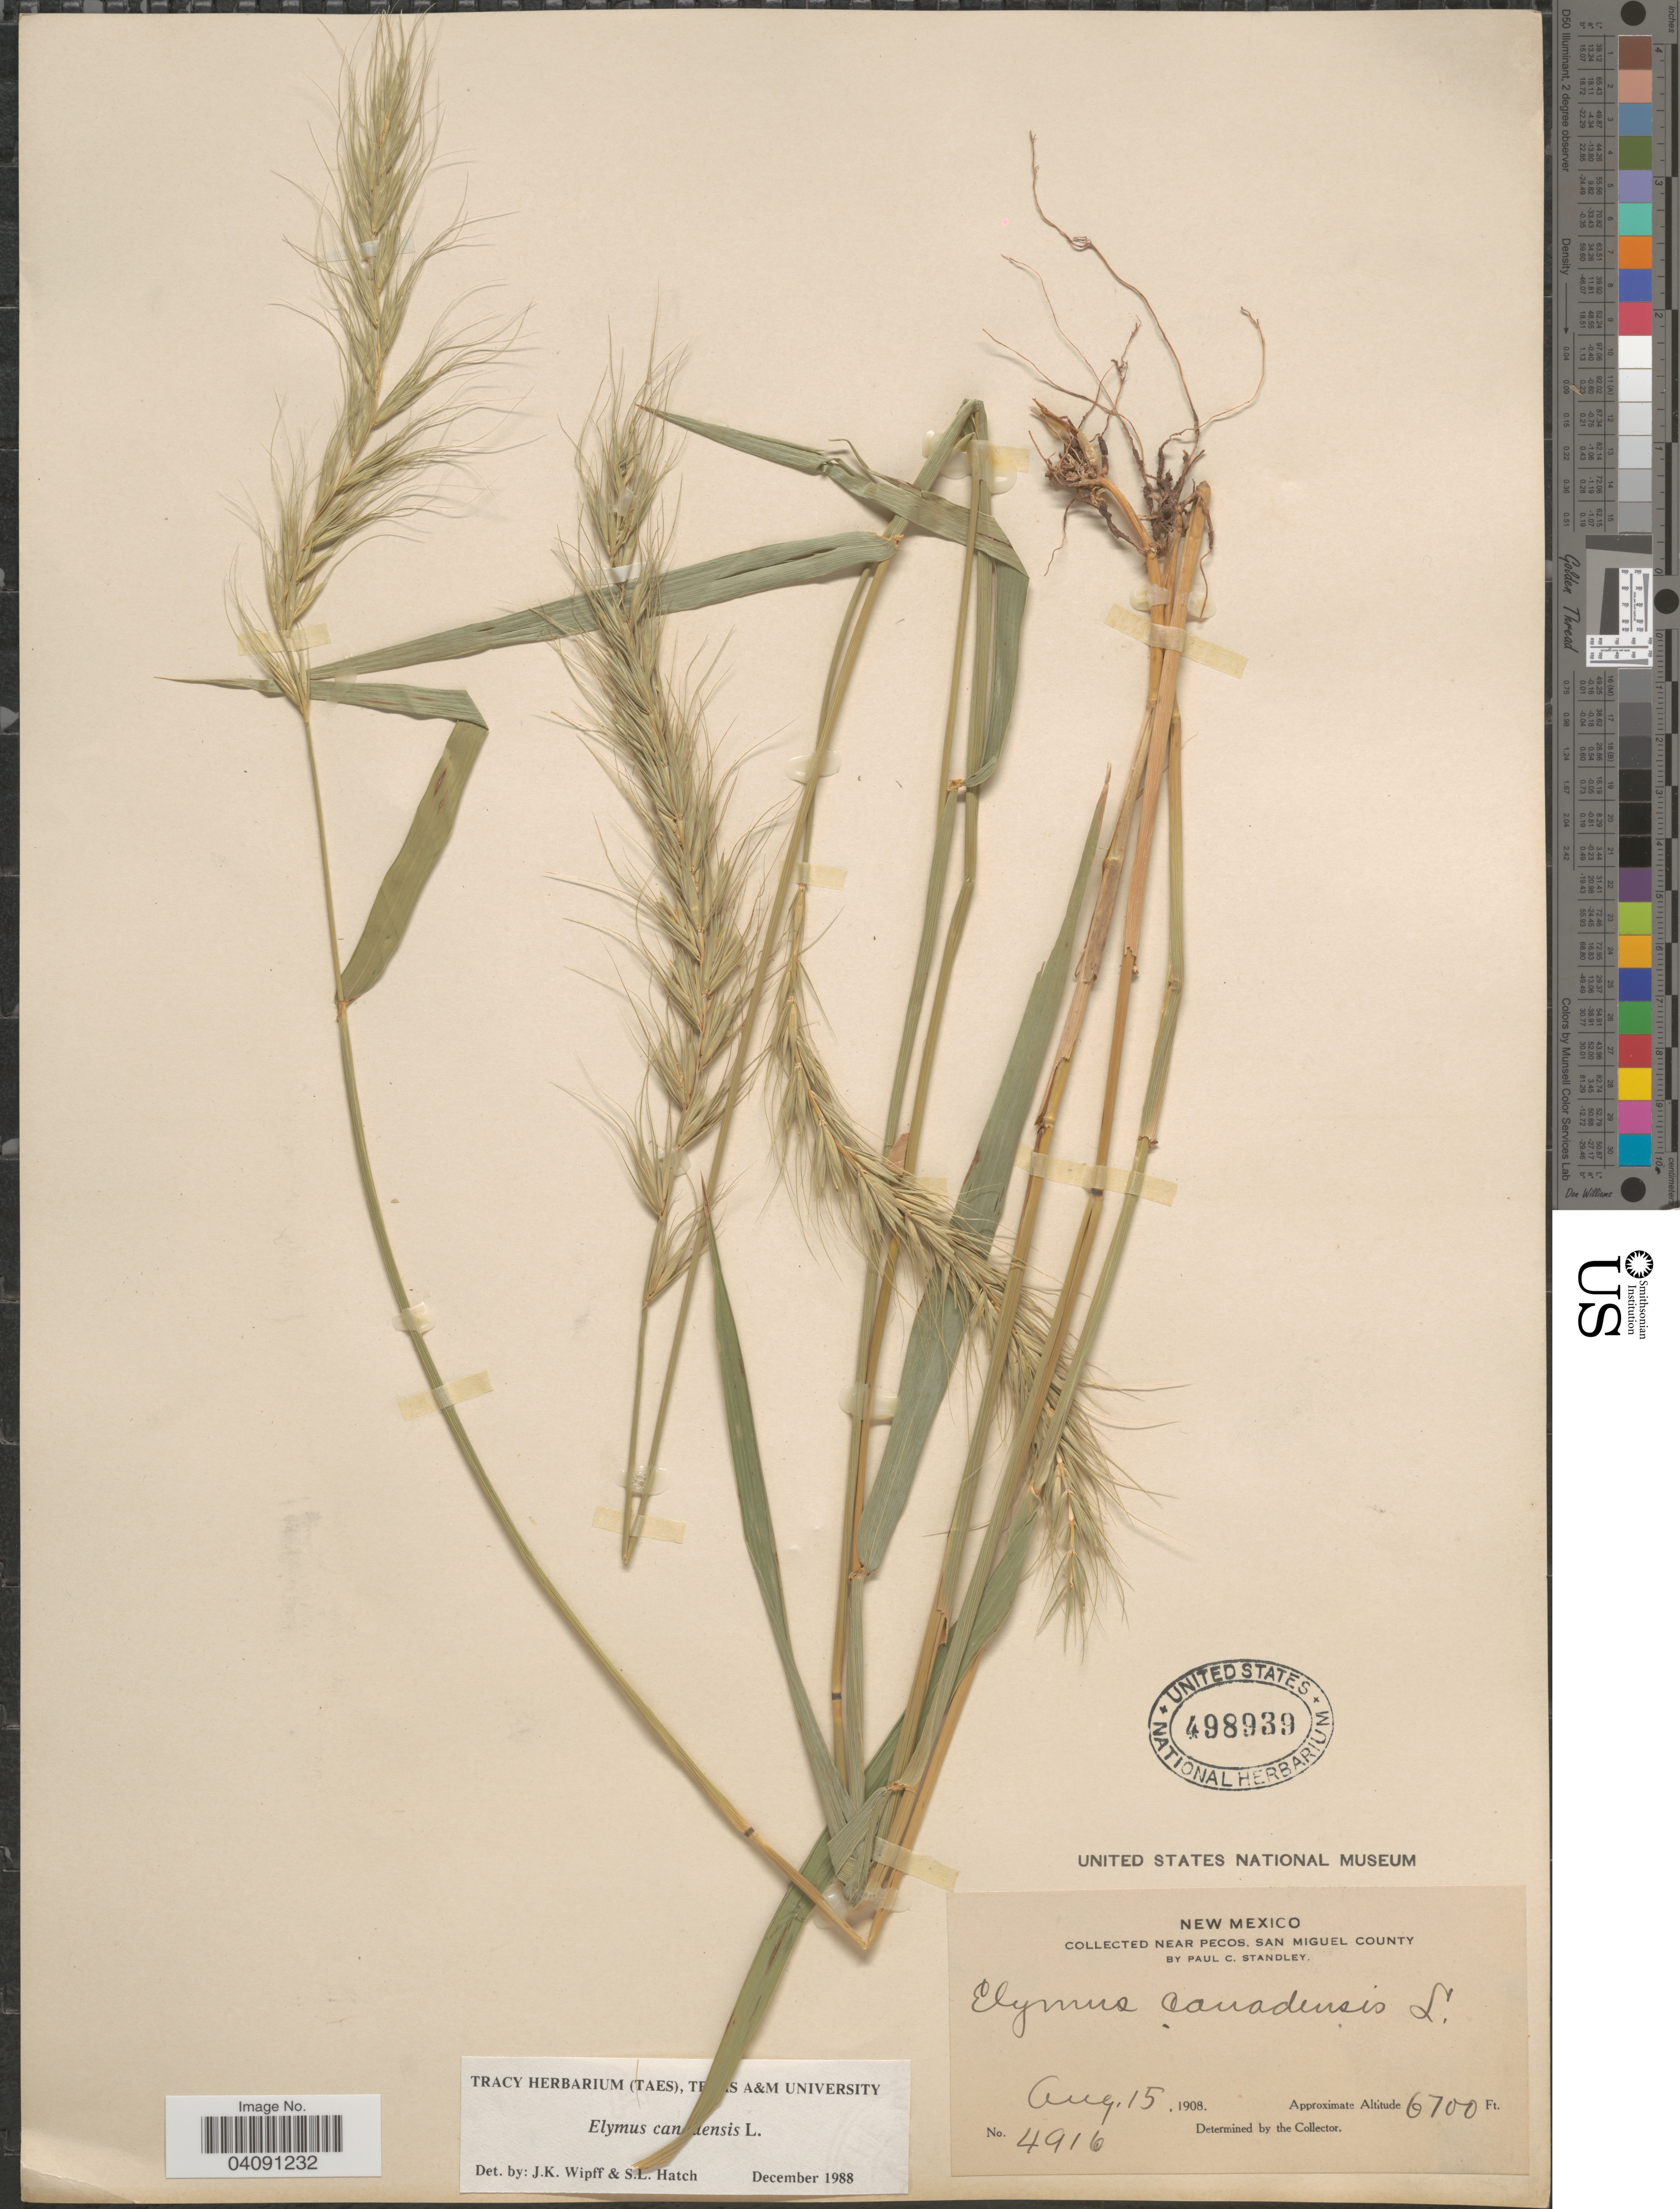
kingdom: Plantae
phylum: Tracheophyta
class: Liliopsida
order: Poales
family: Poaceae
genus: Elymus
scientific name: Elymus canadensis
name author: L.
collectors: P. C. Standley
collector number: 4916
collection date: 1908-08-15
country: United States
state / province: New Mexico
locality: Near Pecos, San Miguel County.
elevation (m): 2042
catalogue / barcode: US 498939